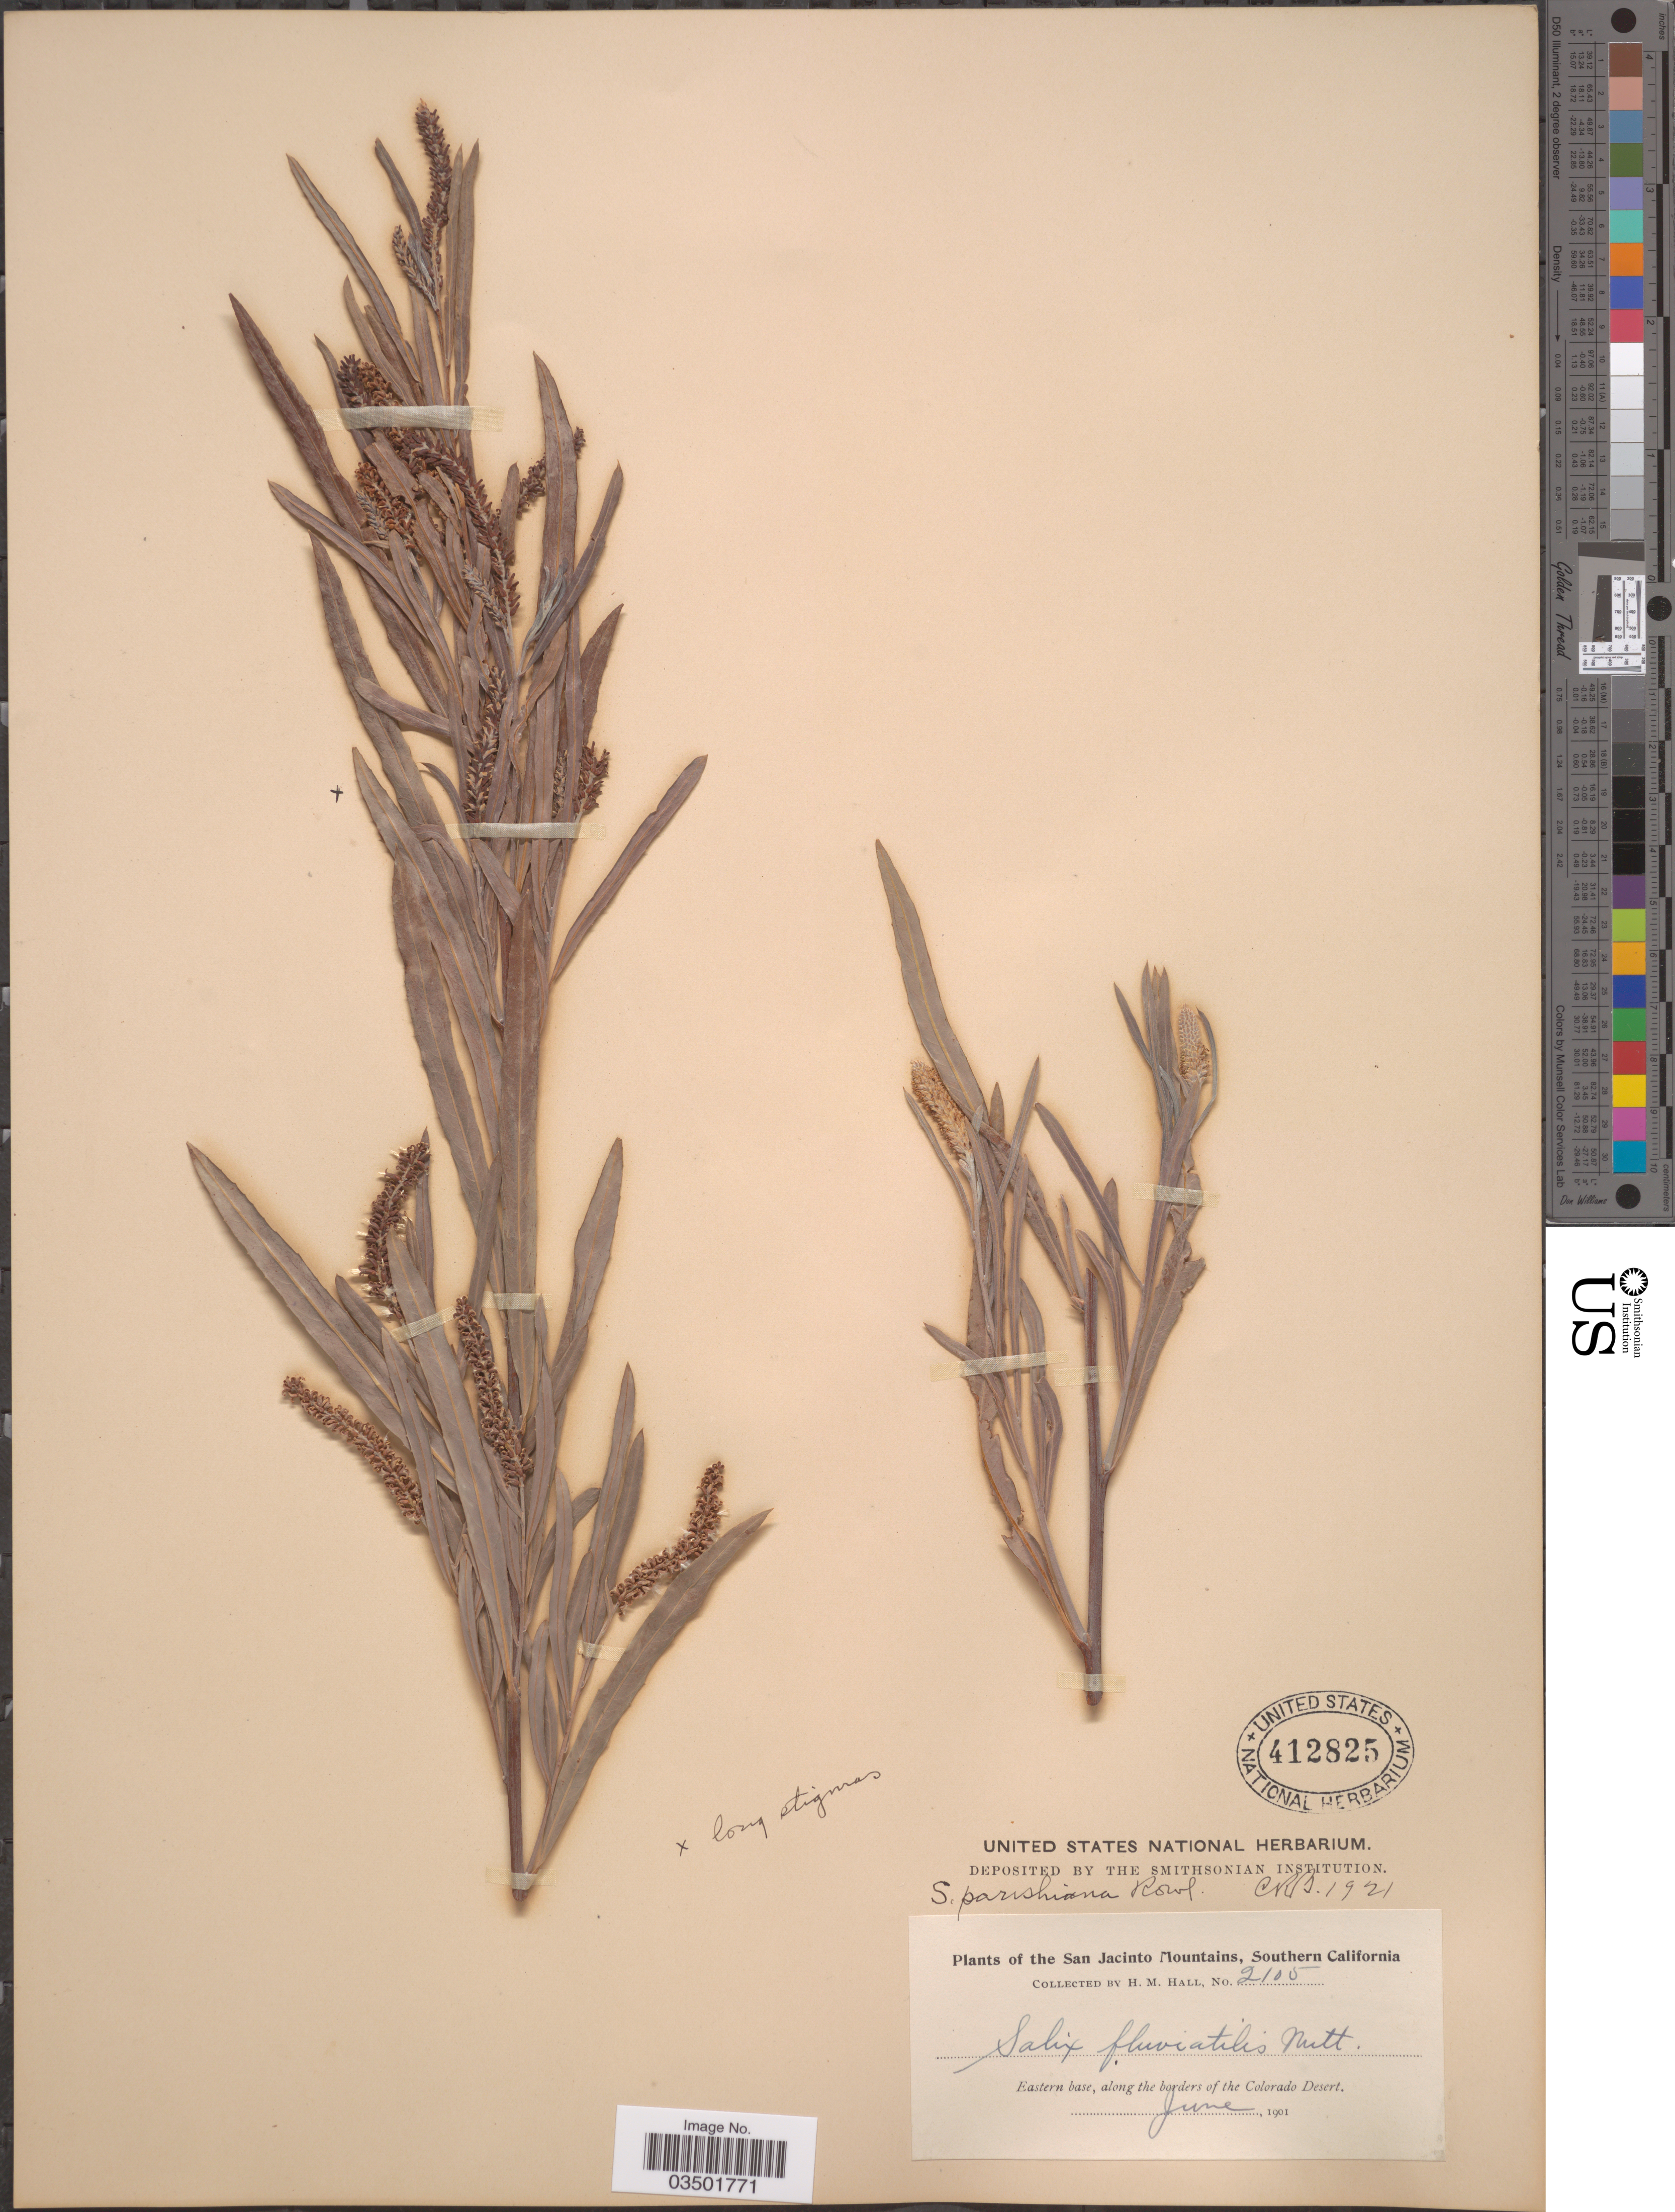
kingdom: Plantae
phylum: Tracheophyta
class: Magnoliopsida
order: Malpighiales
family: Salicaceae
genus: Salix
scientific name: Salix parishiana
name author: Rowlee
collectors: H. M. Hall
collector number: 2105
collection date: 1901-06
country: United States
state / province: California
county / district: Riverside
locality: The San Jacinto Mountains, Southern California. Eastern base, along the borders of the Colorado District.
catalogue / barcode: US 412825